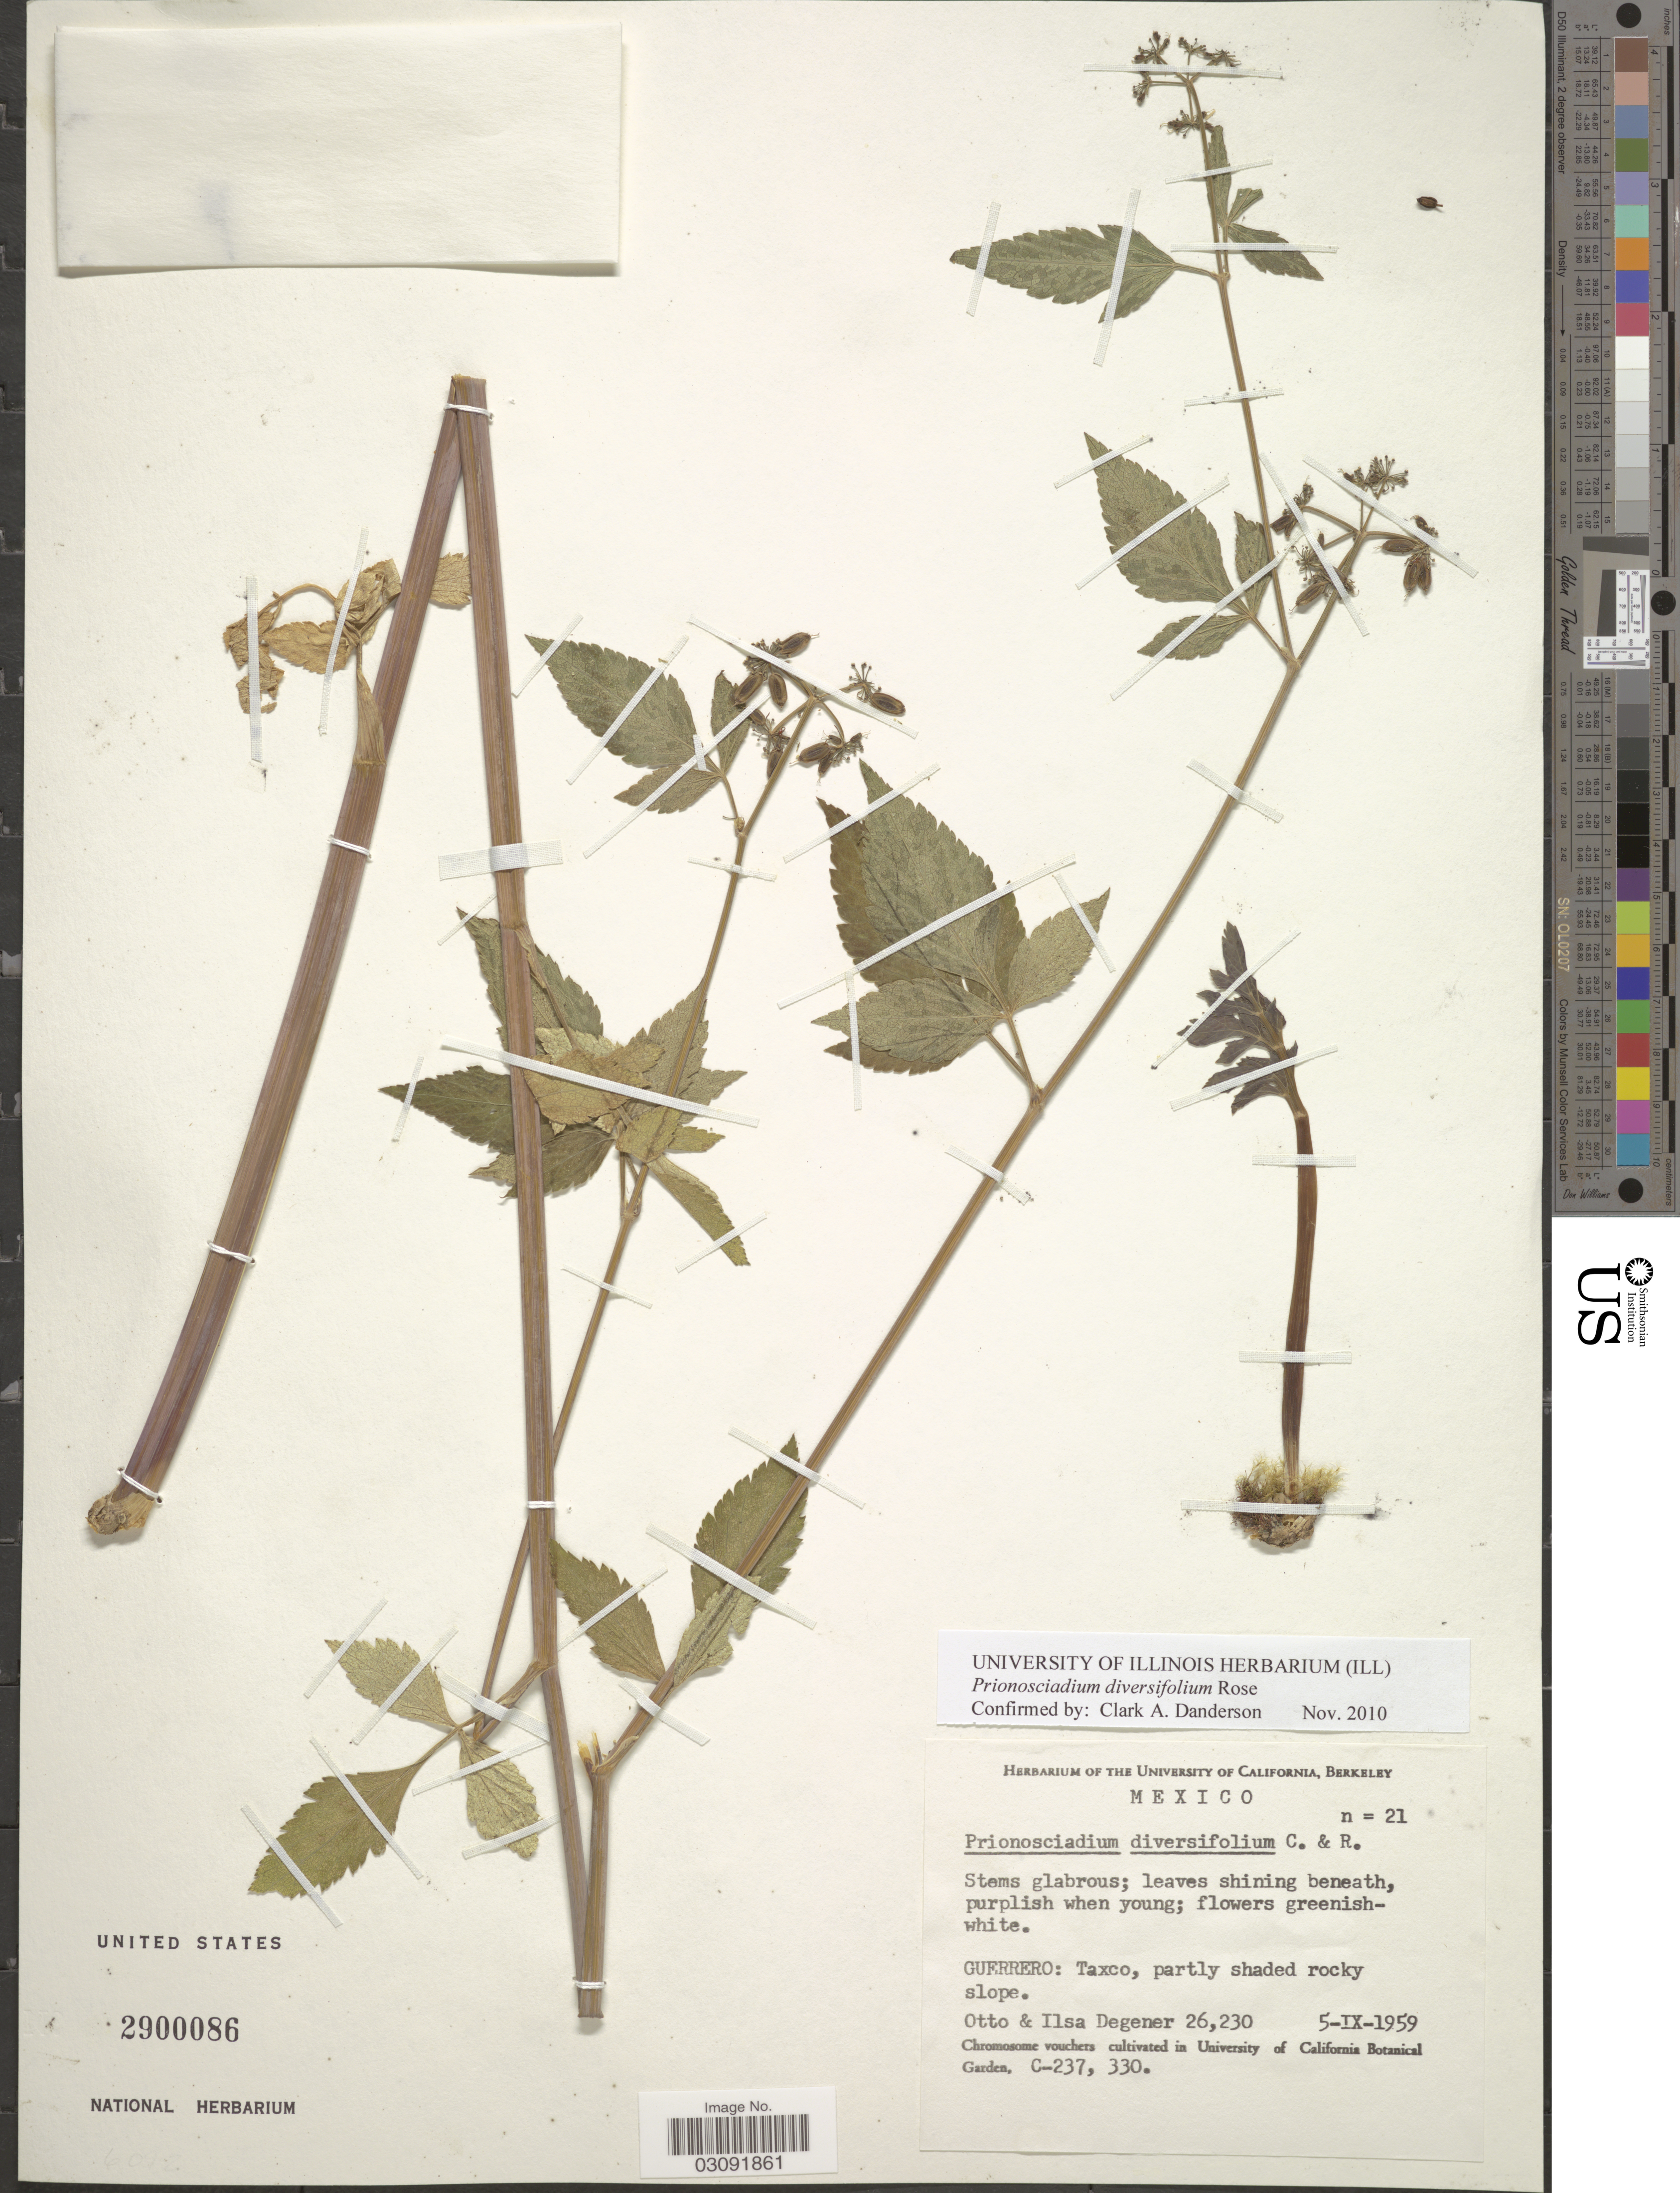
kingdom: Plantae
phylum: Tracheophyta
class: Magnoliopsida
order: Apiales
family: Apiaceae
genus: Prionosciadium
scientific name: Prionosciadium diversifolium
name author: Rose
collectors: O. Degener & I. Degener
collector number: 26230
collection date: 1959-09-05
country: Mexico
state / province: Guerrero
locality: Taxco, partly shaded rocky slope.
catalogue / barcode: US 2900086